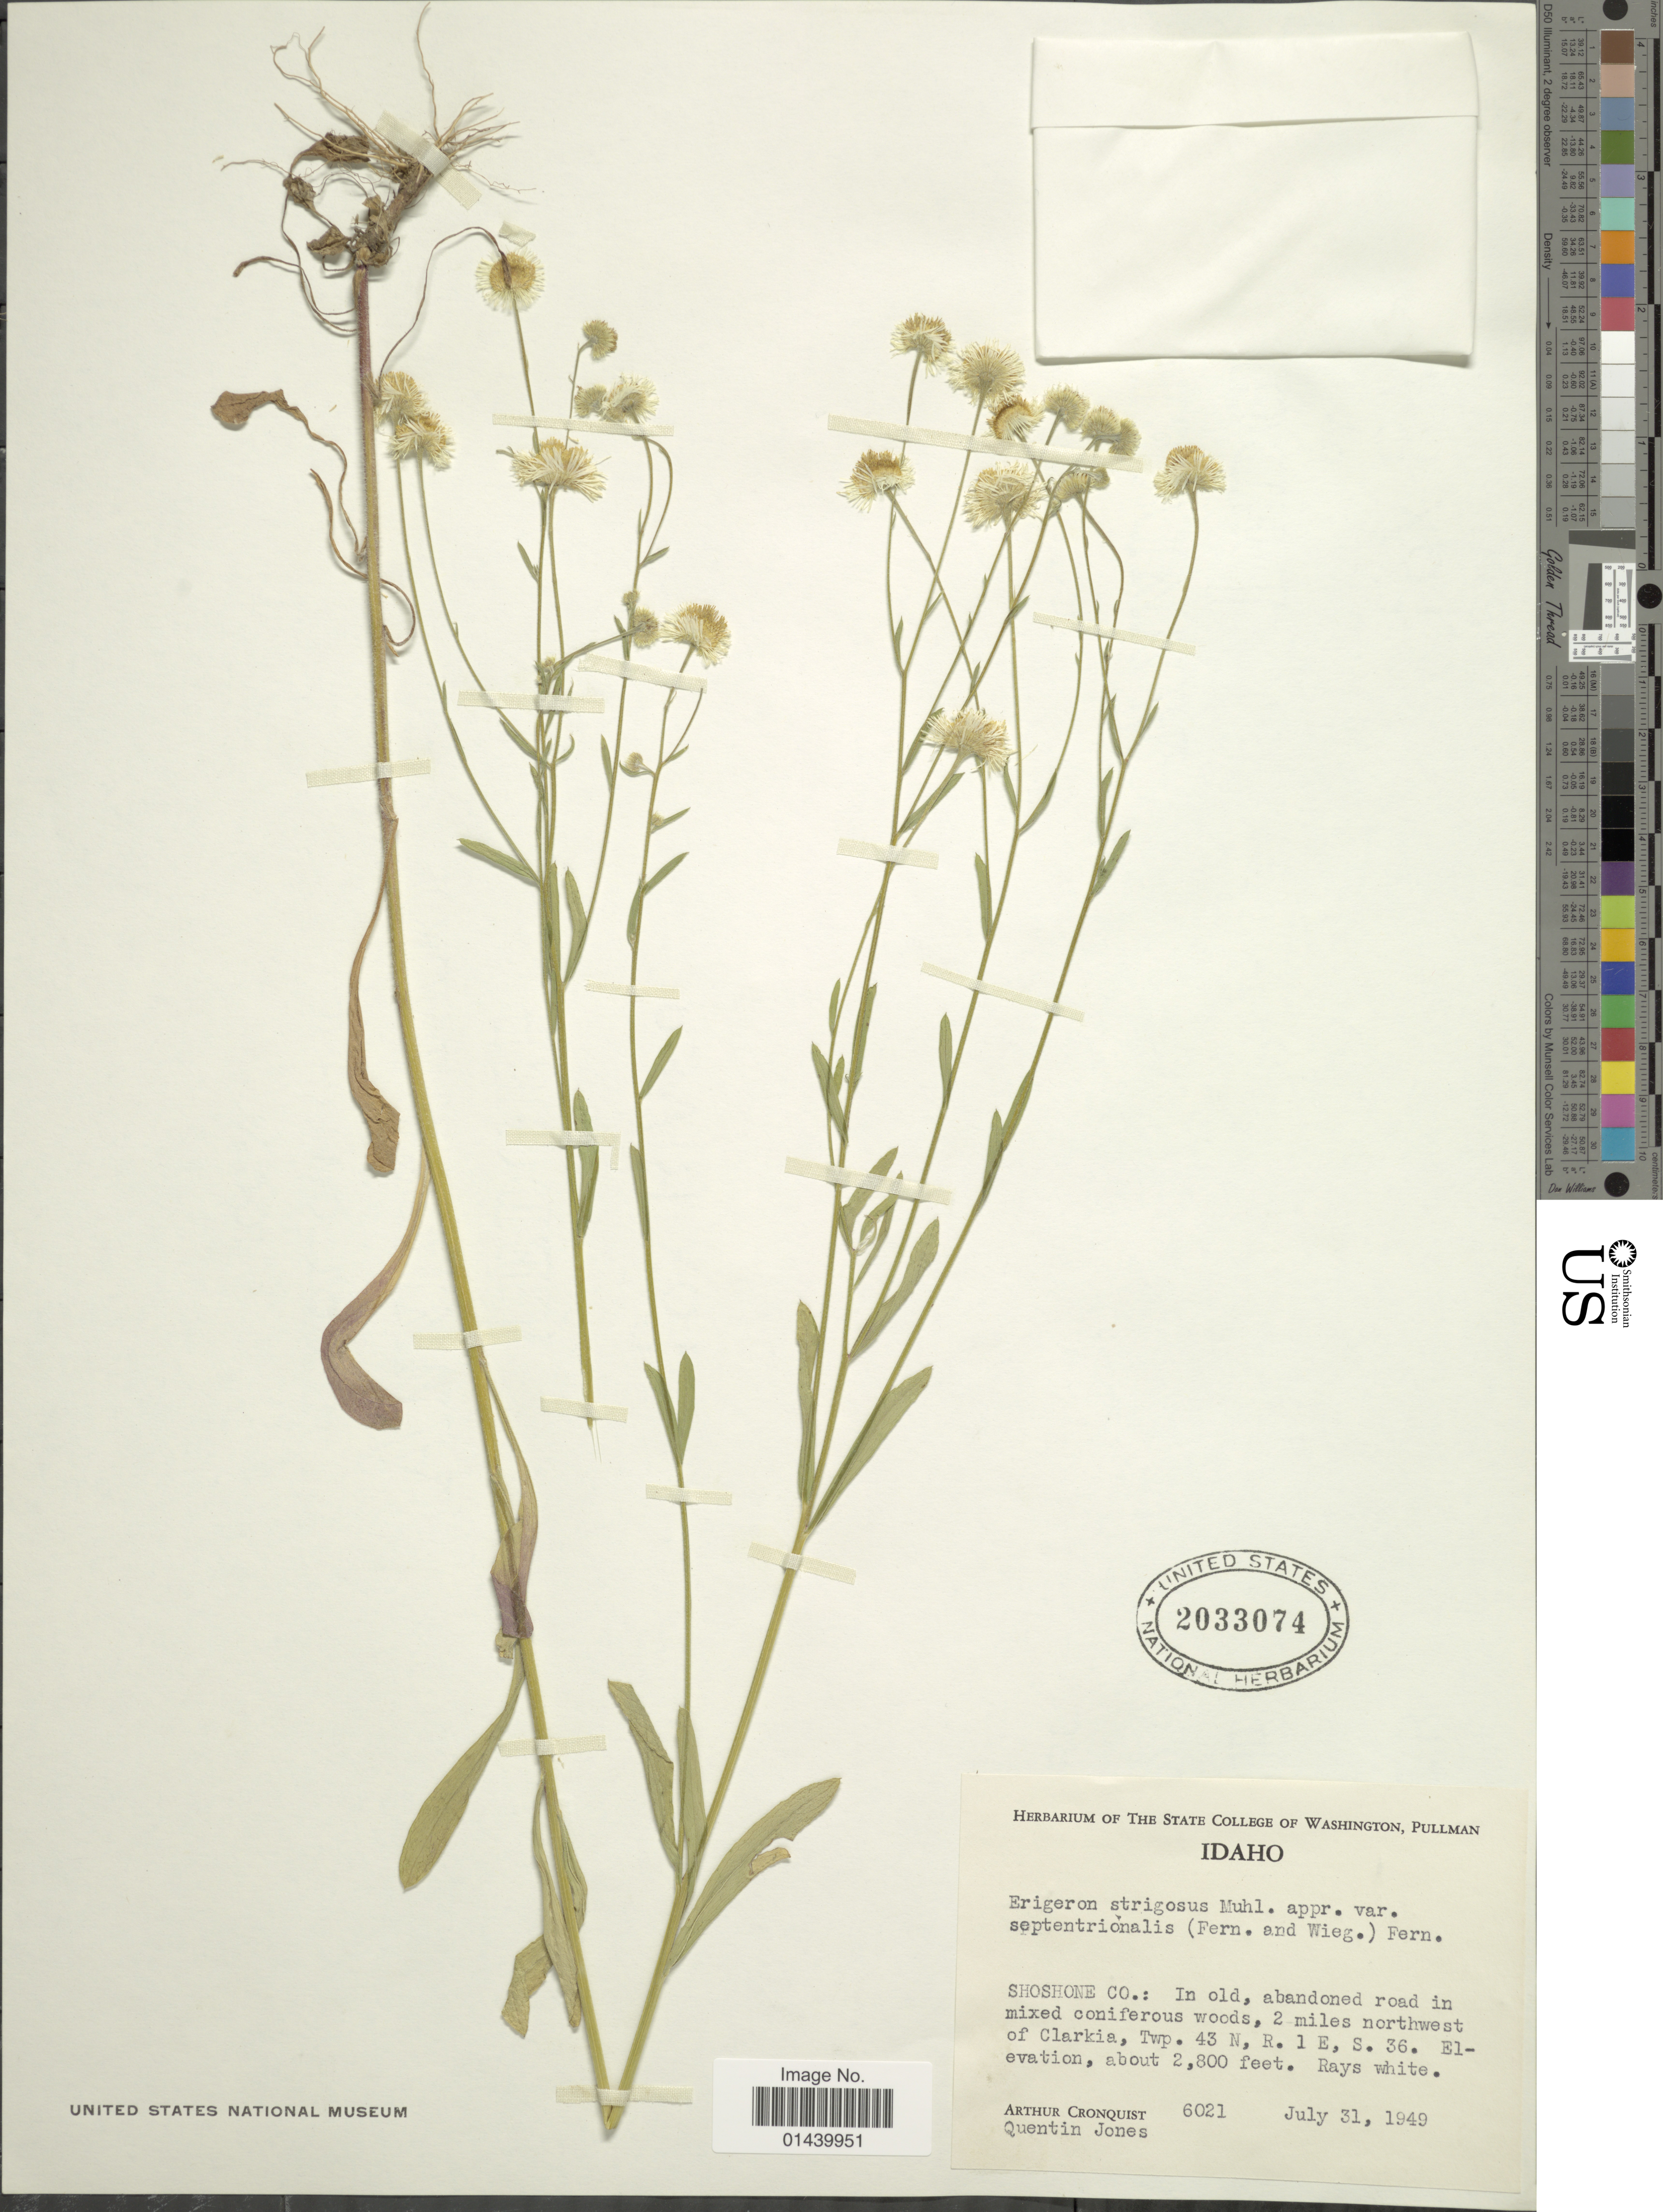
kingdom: Plantae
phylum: Tracheophyta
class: Magnoliopsida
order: Asterales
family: Asteraceae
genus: Erigeron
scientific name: Erigeron strigosus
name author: Muhl. ex Willd.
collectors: A. J. Cronquist & Q. Jones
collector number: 6021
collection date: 1949-07-31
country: United States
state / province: Idaho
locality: Shoshone Co.: In old, abandoned road in mixed coniferous woods, 2 miles northwest of Clarkia, Twp. 43 N, R. 1 E, S. 36.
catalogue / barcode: US 2033074